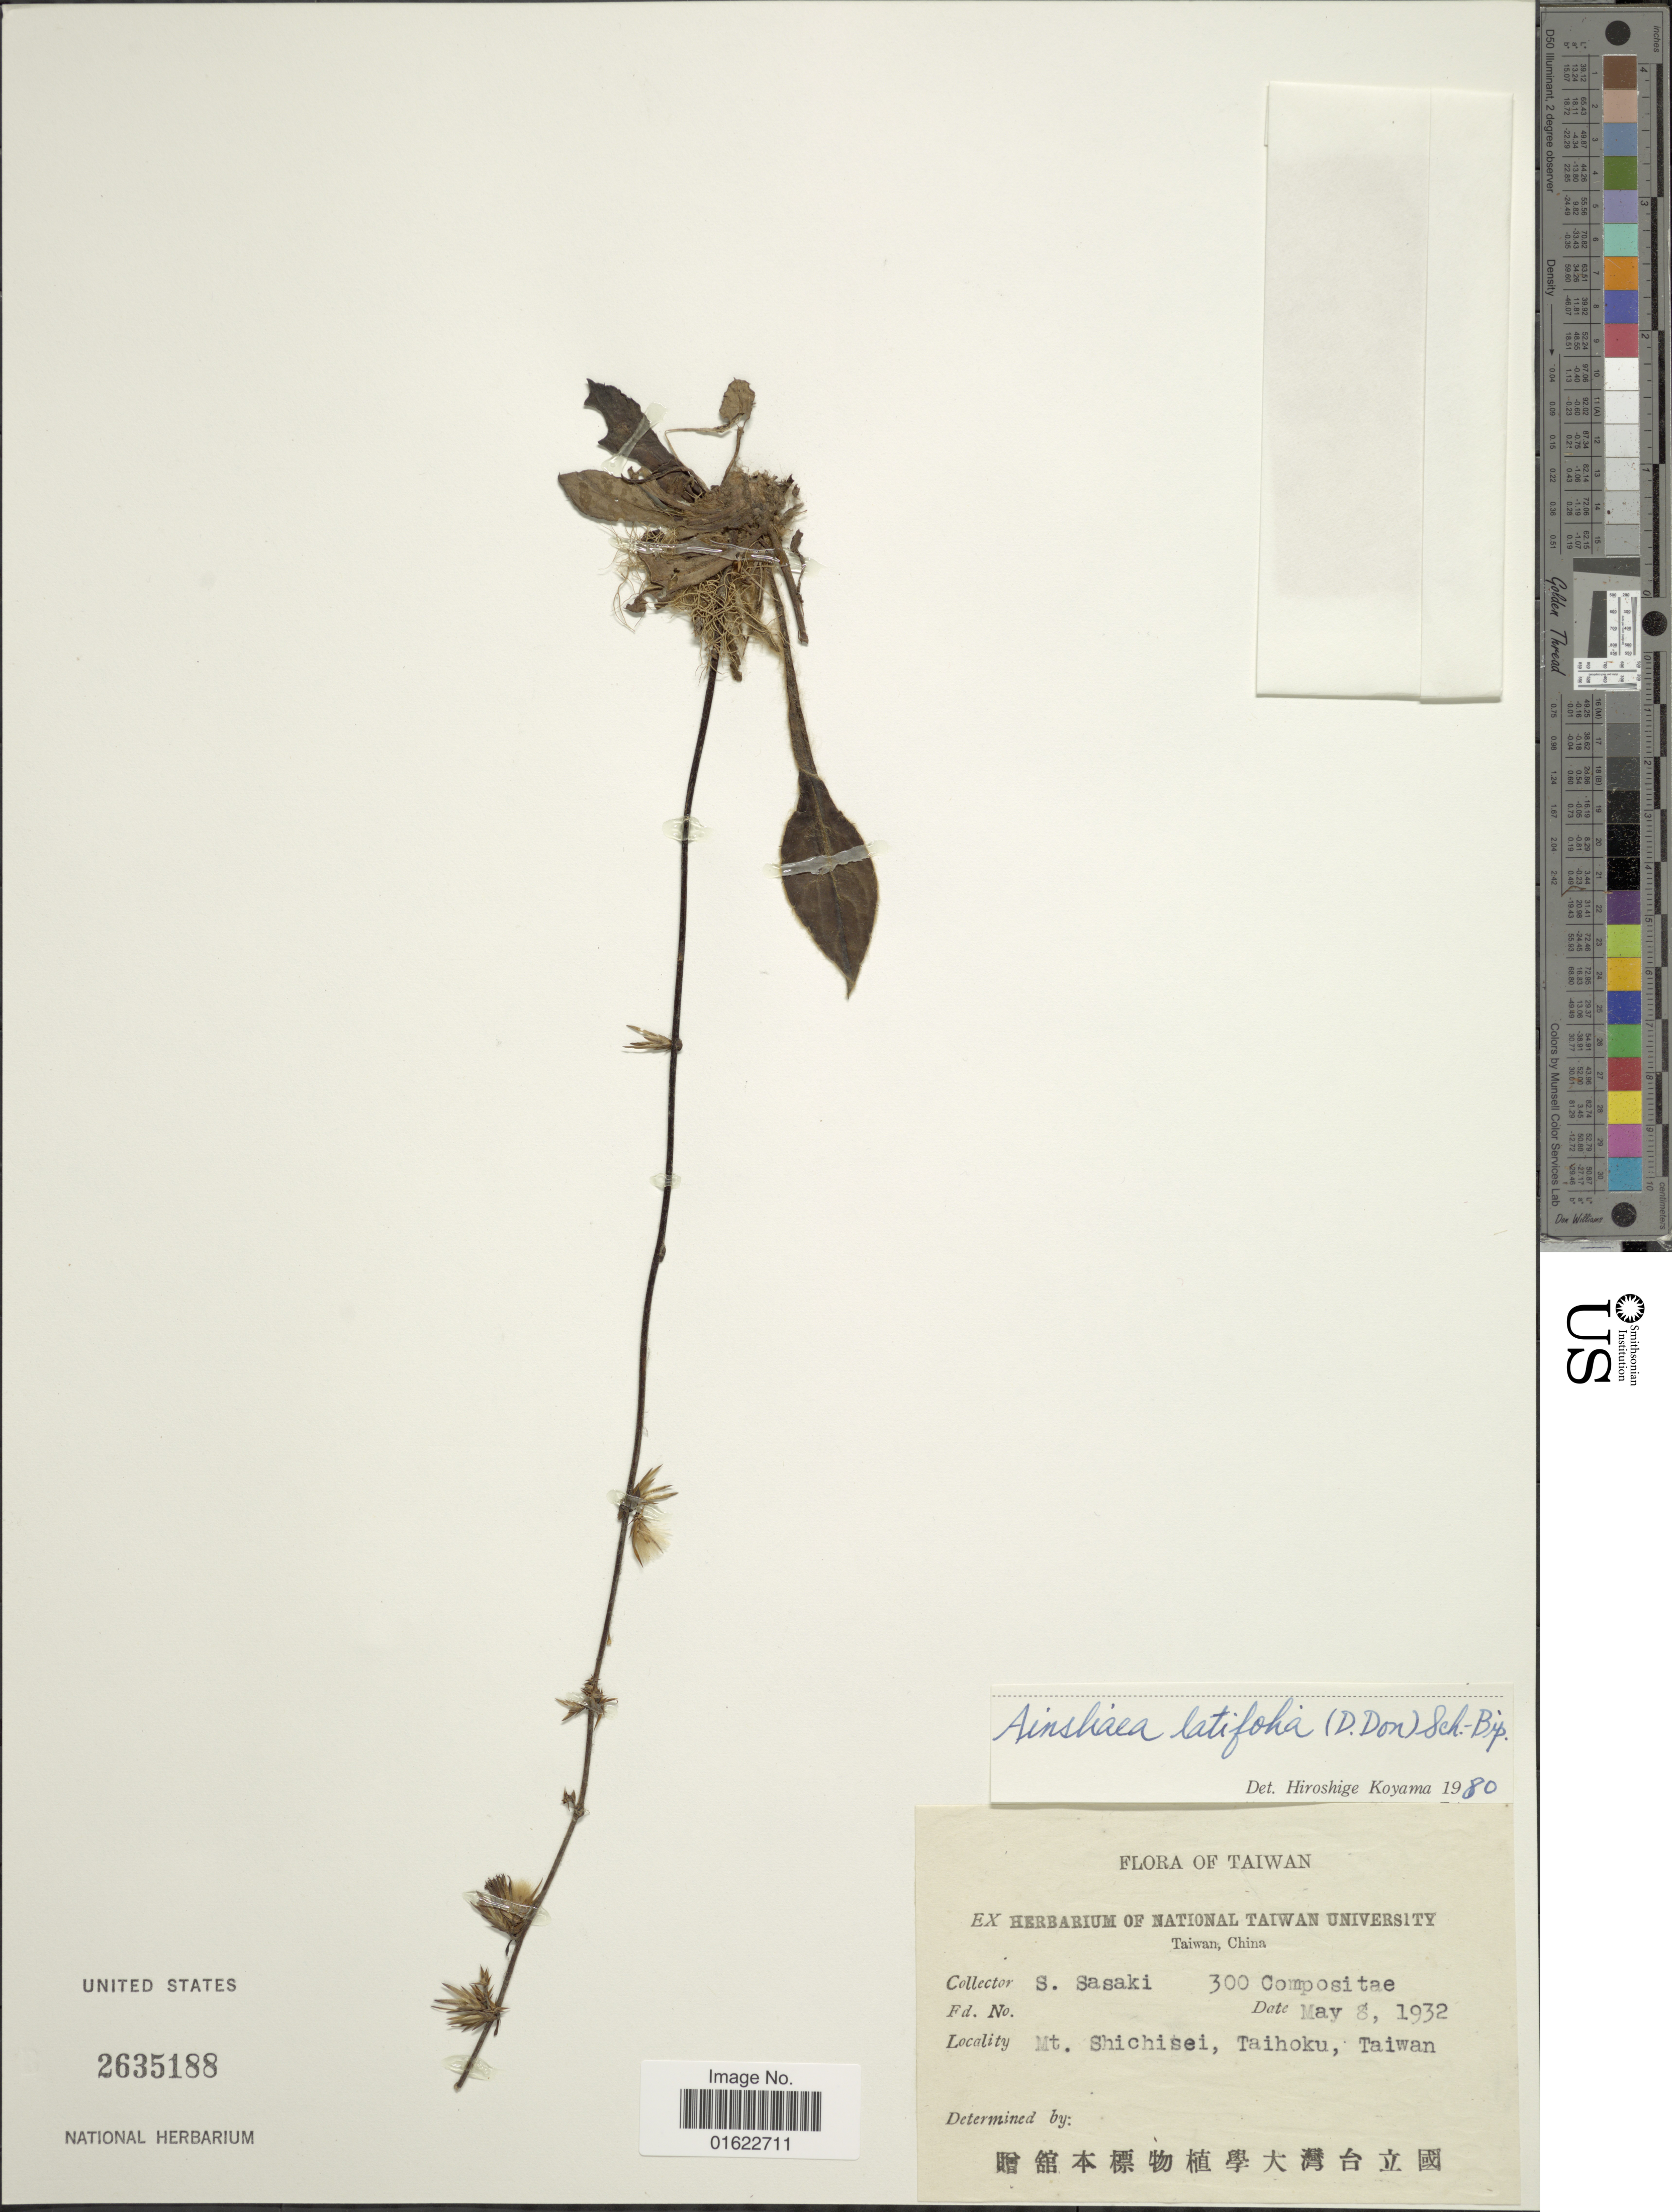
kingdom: Plantae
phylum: Tracheophyta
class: Magnoliopsida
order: Asterales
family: Asteraceae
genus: Ainsliaea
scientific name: Ainsliaea latifolia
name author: (D. Don) Sch. Bip.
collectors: S. Sasaki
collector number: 300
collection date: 1932-05-08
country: Taiwan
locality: Mt. Shichisei, Taihoku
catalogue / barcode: US 2635188